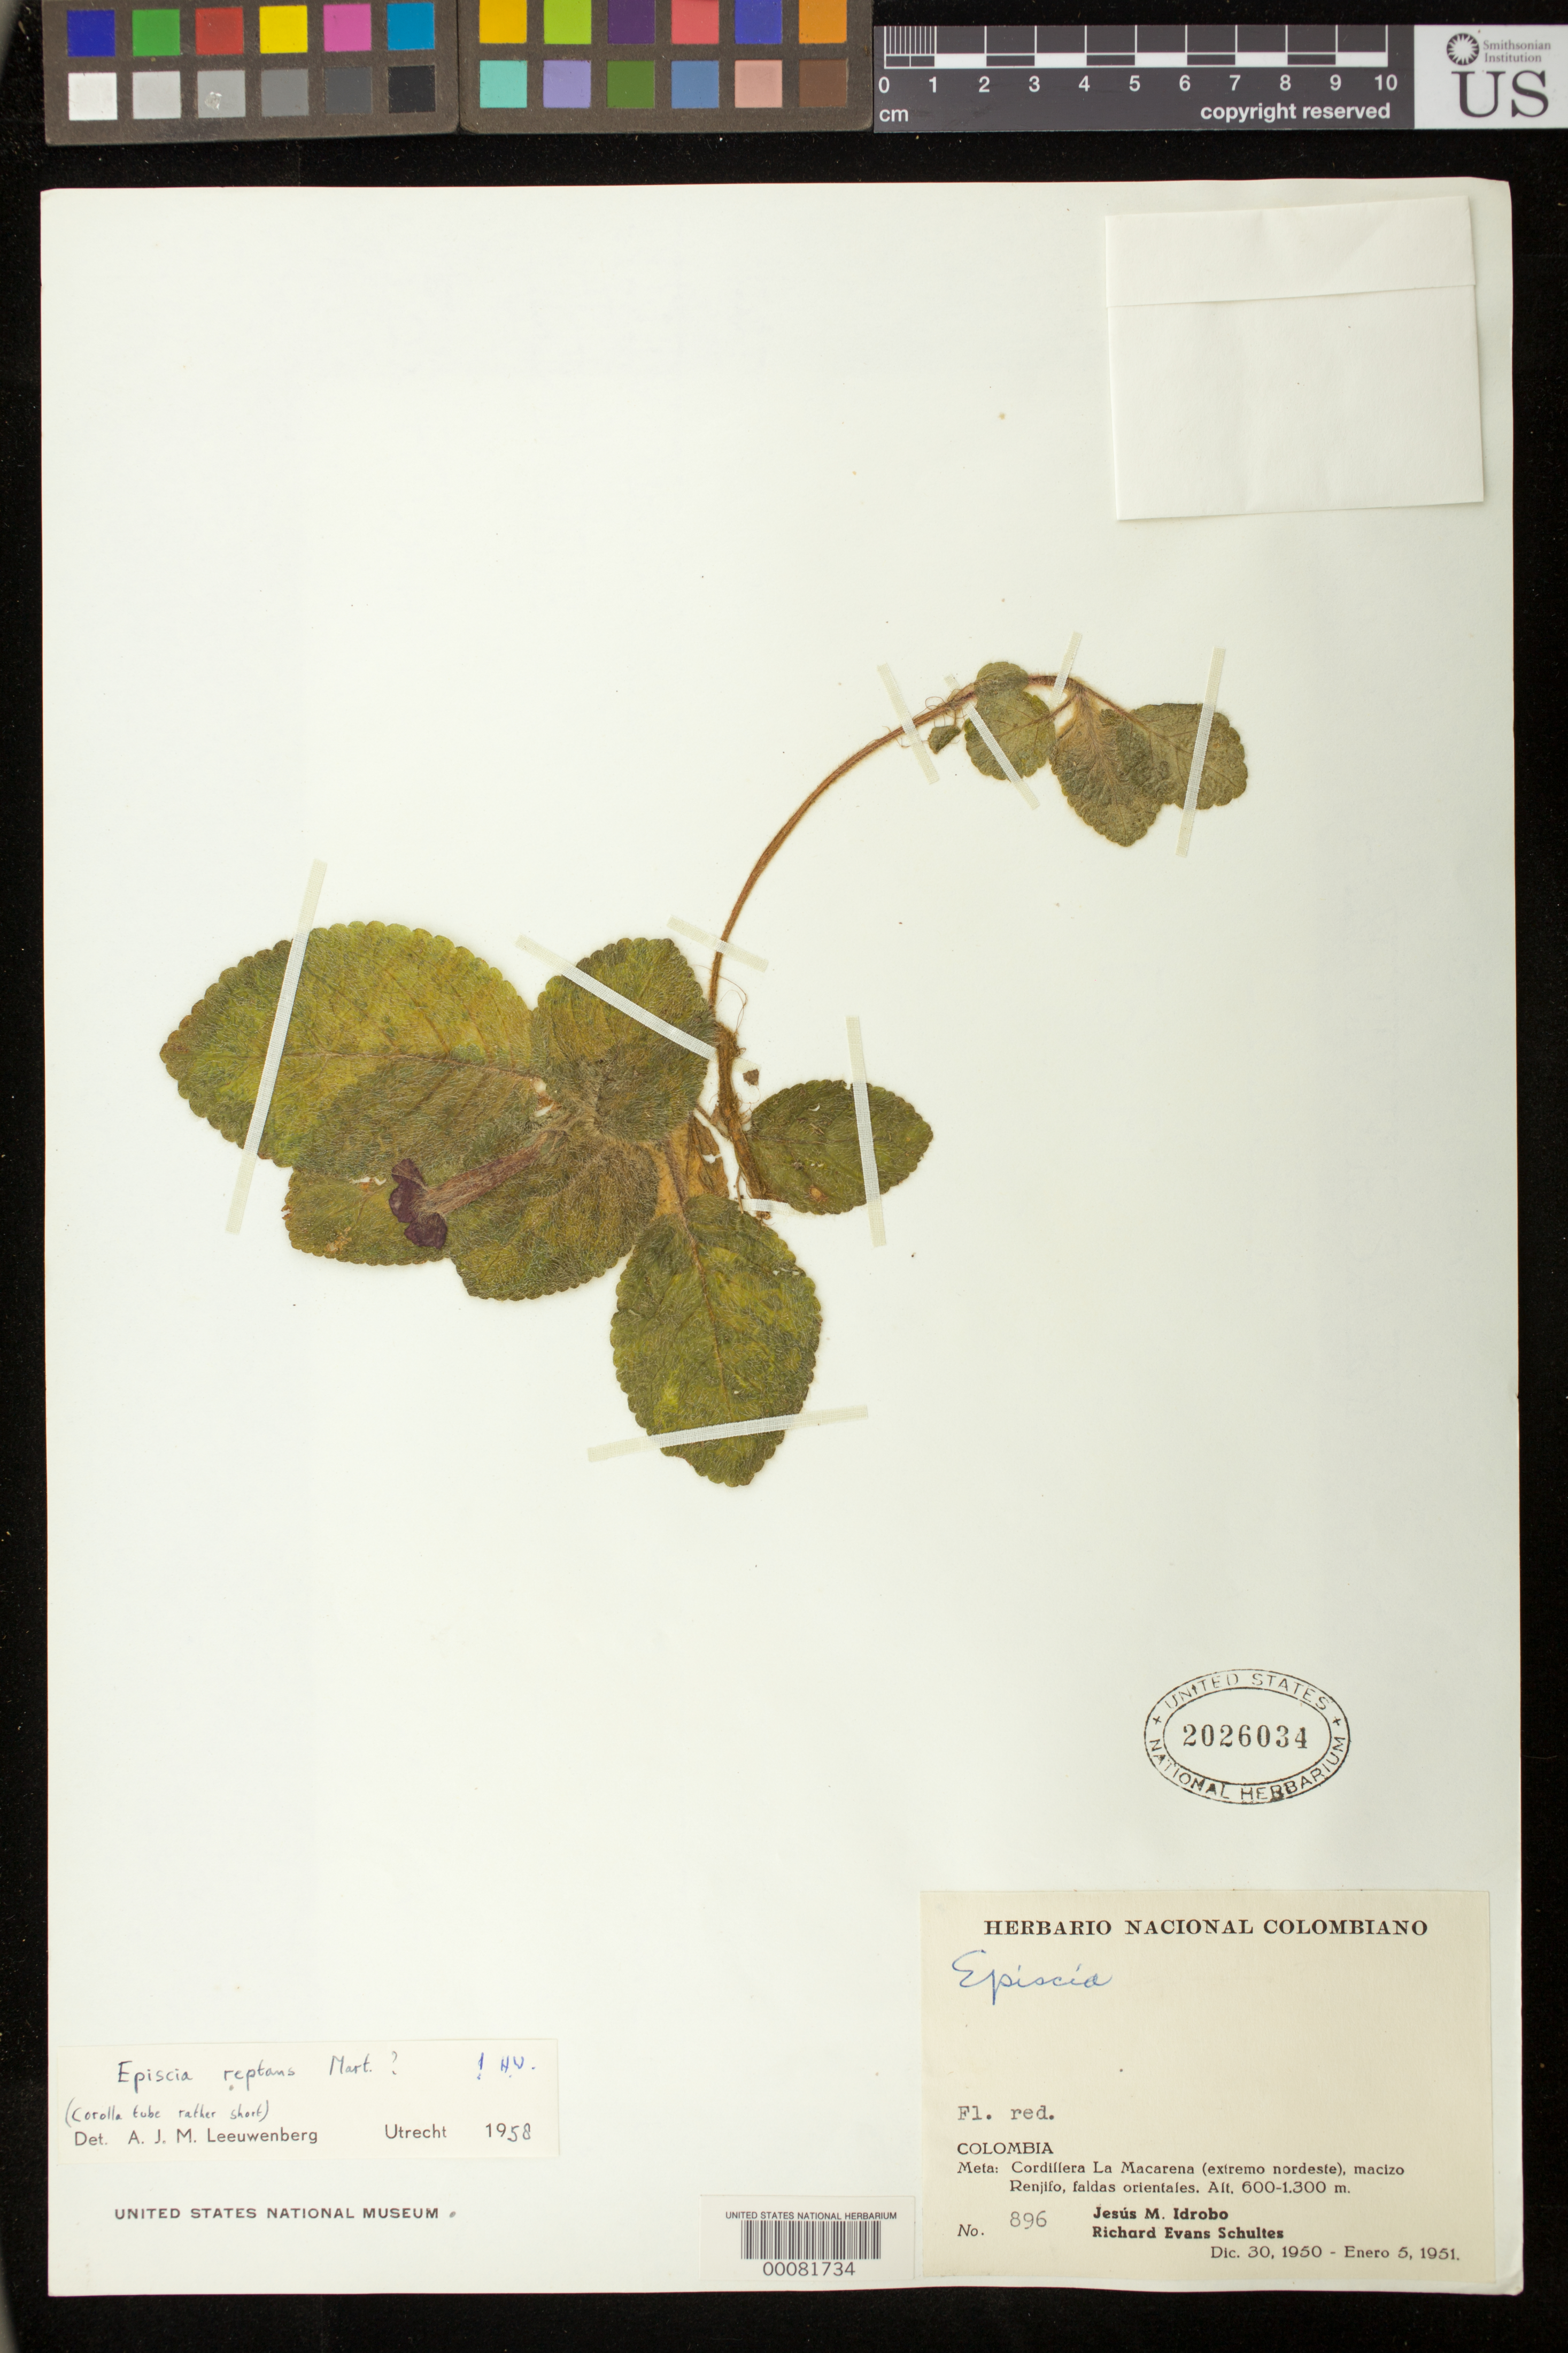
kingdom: Plantae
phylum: Tracheophyta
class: Magnoliopsida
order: Lamiales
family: Gesneriaceae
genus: Episcia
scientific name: Episcia reptans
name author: Mart.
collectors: J. M. Idrobo & R. E. Schultes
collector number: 896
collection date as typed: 1950-51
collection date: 1950/1951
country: Colombia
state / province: Meta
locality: Cordillera la Macarena (extreme NE), Macizo Renjifo, eastern slopes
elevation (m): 600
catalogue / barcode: US 2026034